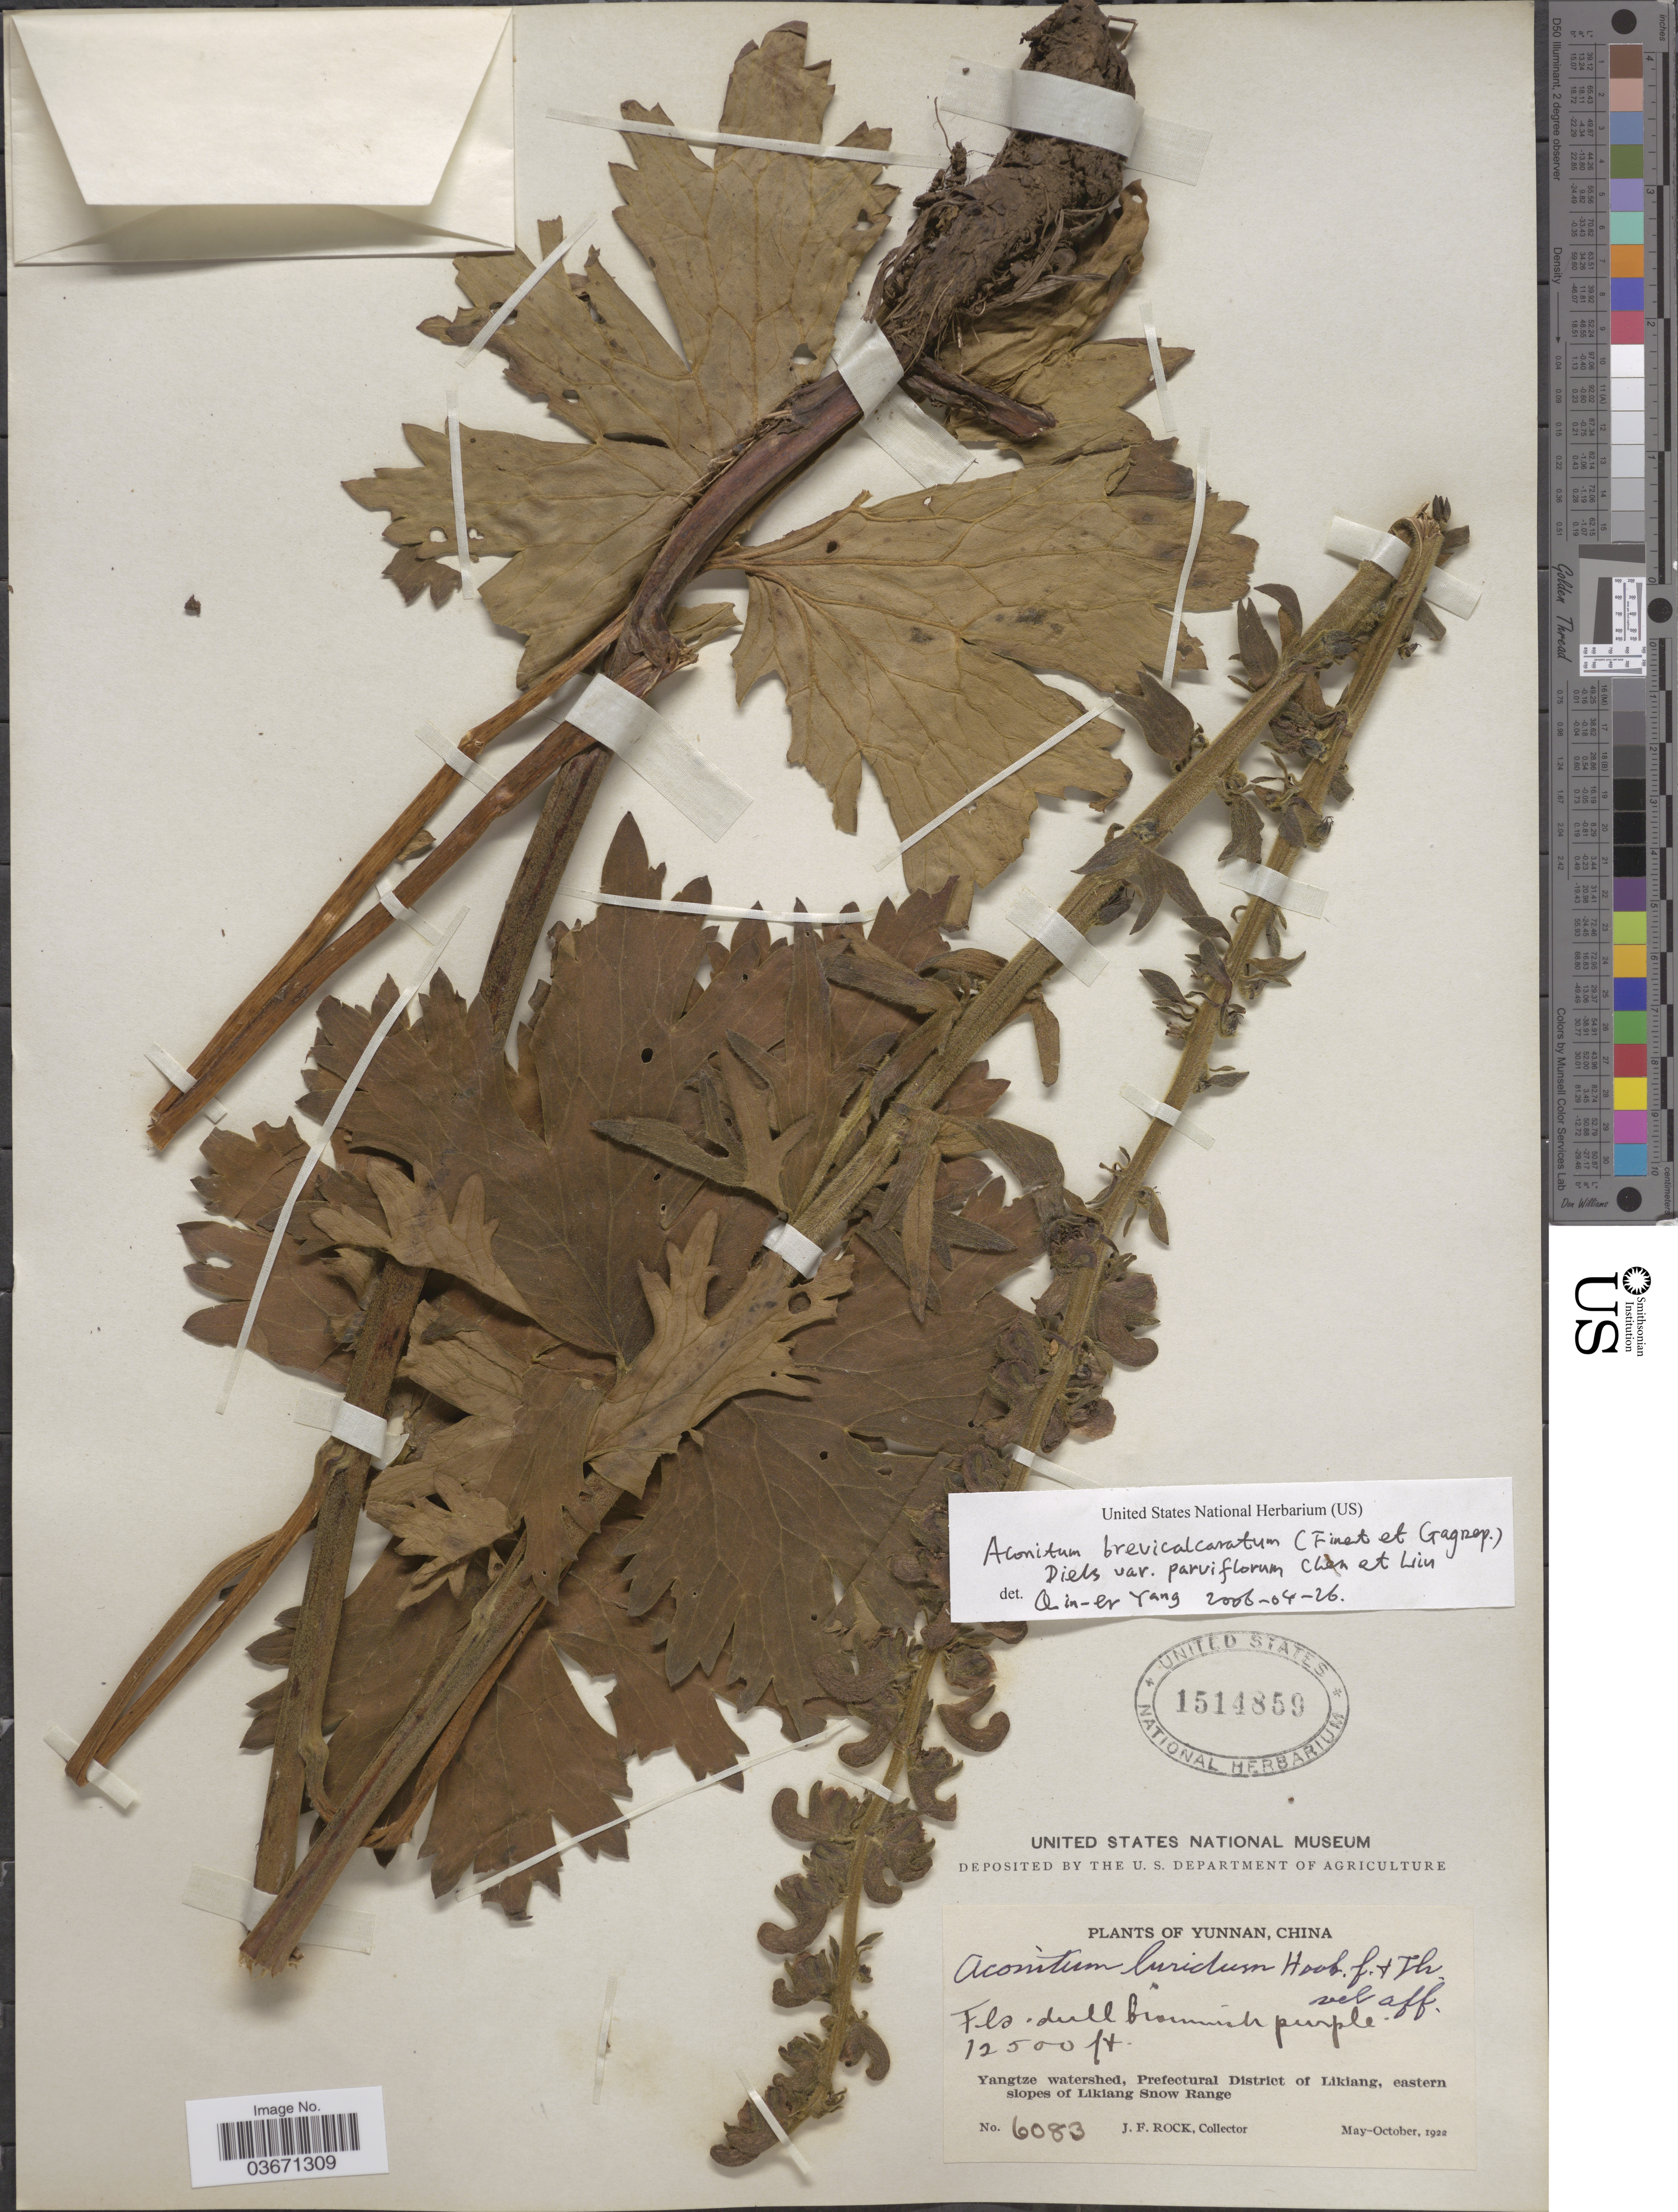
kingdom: Plantae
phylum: Tracheophyta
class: Magnoliopsida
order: Ranunculales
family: Ranunculaceae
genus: Aconitum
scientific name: Aconitum brevicalcaratum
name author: (Finet & Gagnep.) Diels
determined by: Yang, Q. E.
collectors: J. Rock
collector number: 6083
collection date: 1922-05/1922-10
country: China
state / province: Yunnan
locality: Yangtze watershed, Prefectural District of Likiang, eastern slopes of Likiang Snow Range.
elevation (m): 3810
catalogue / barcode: US 1514859